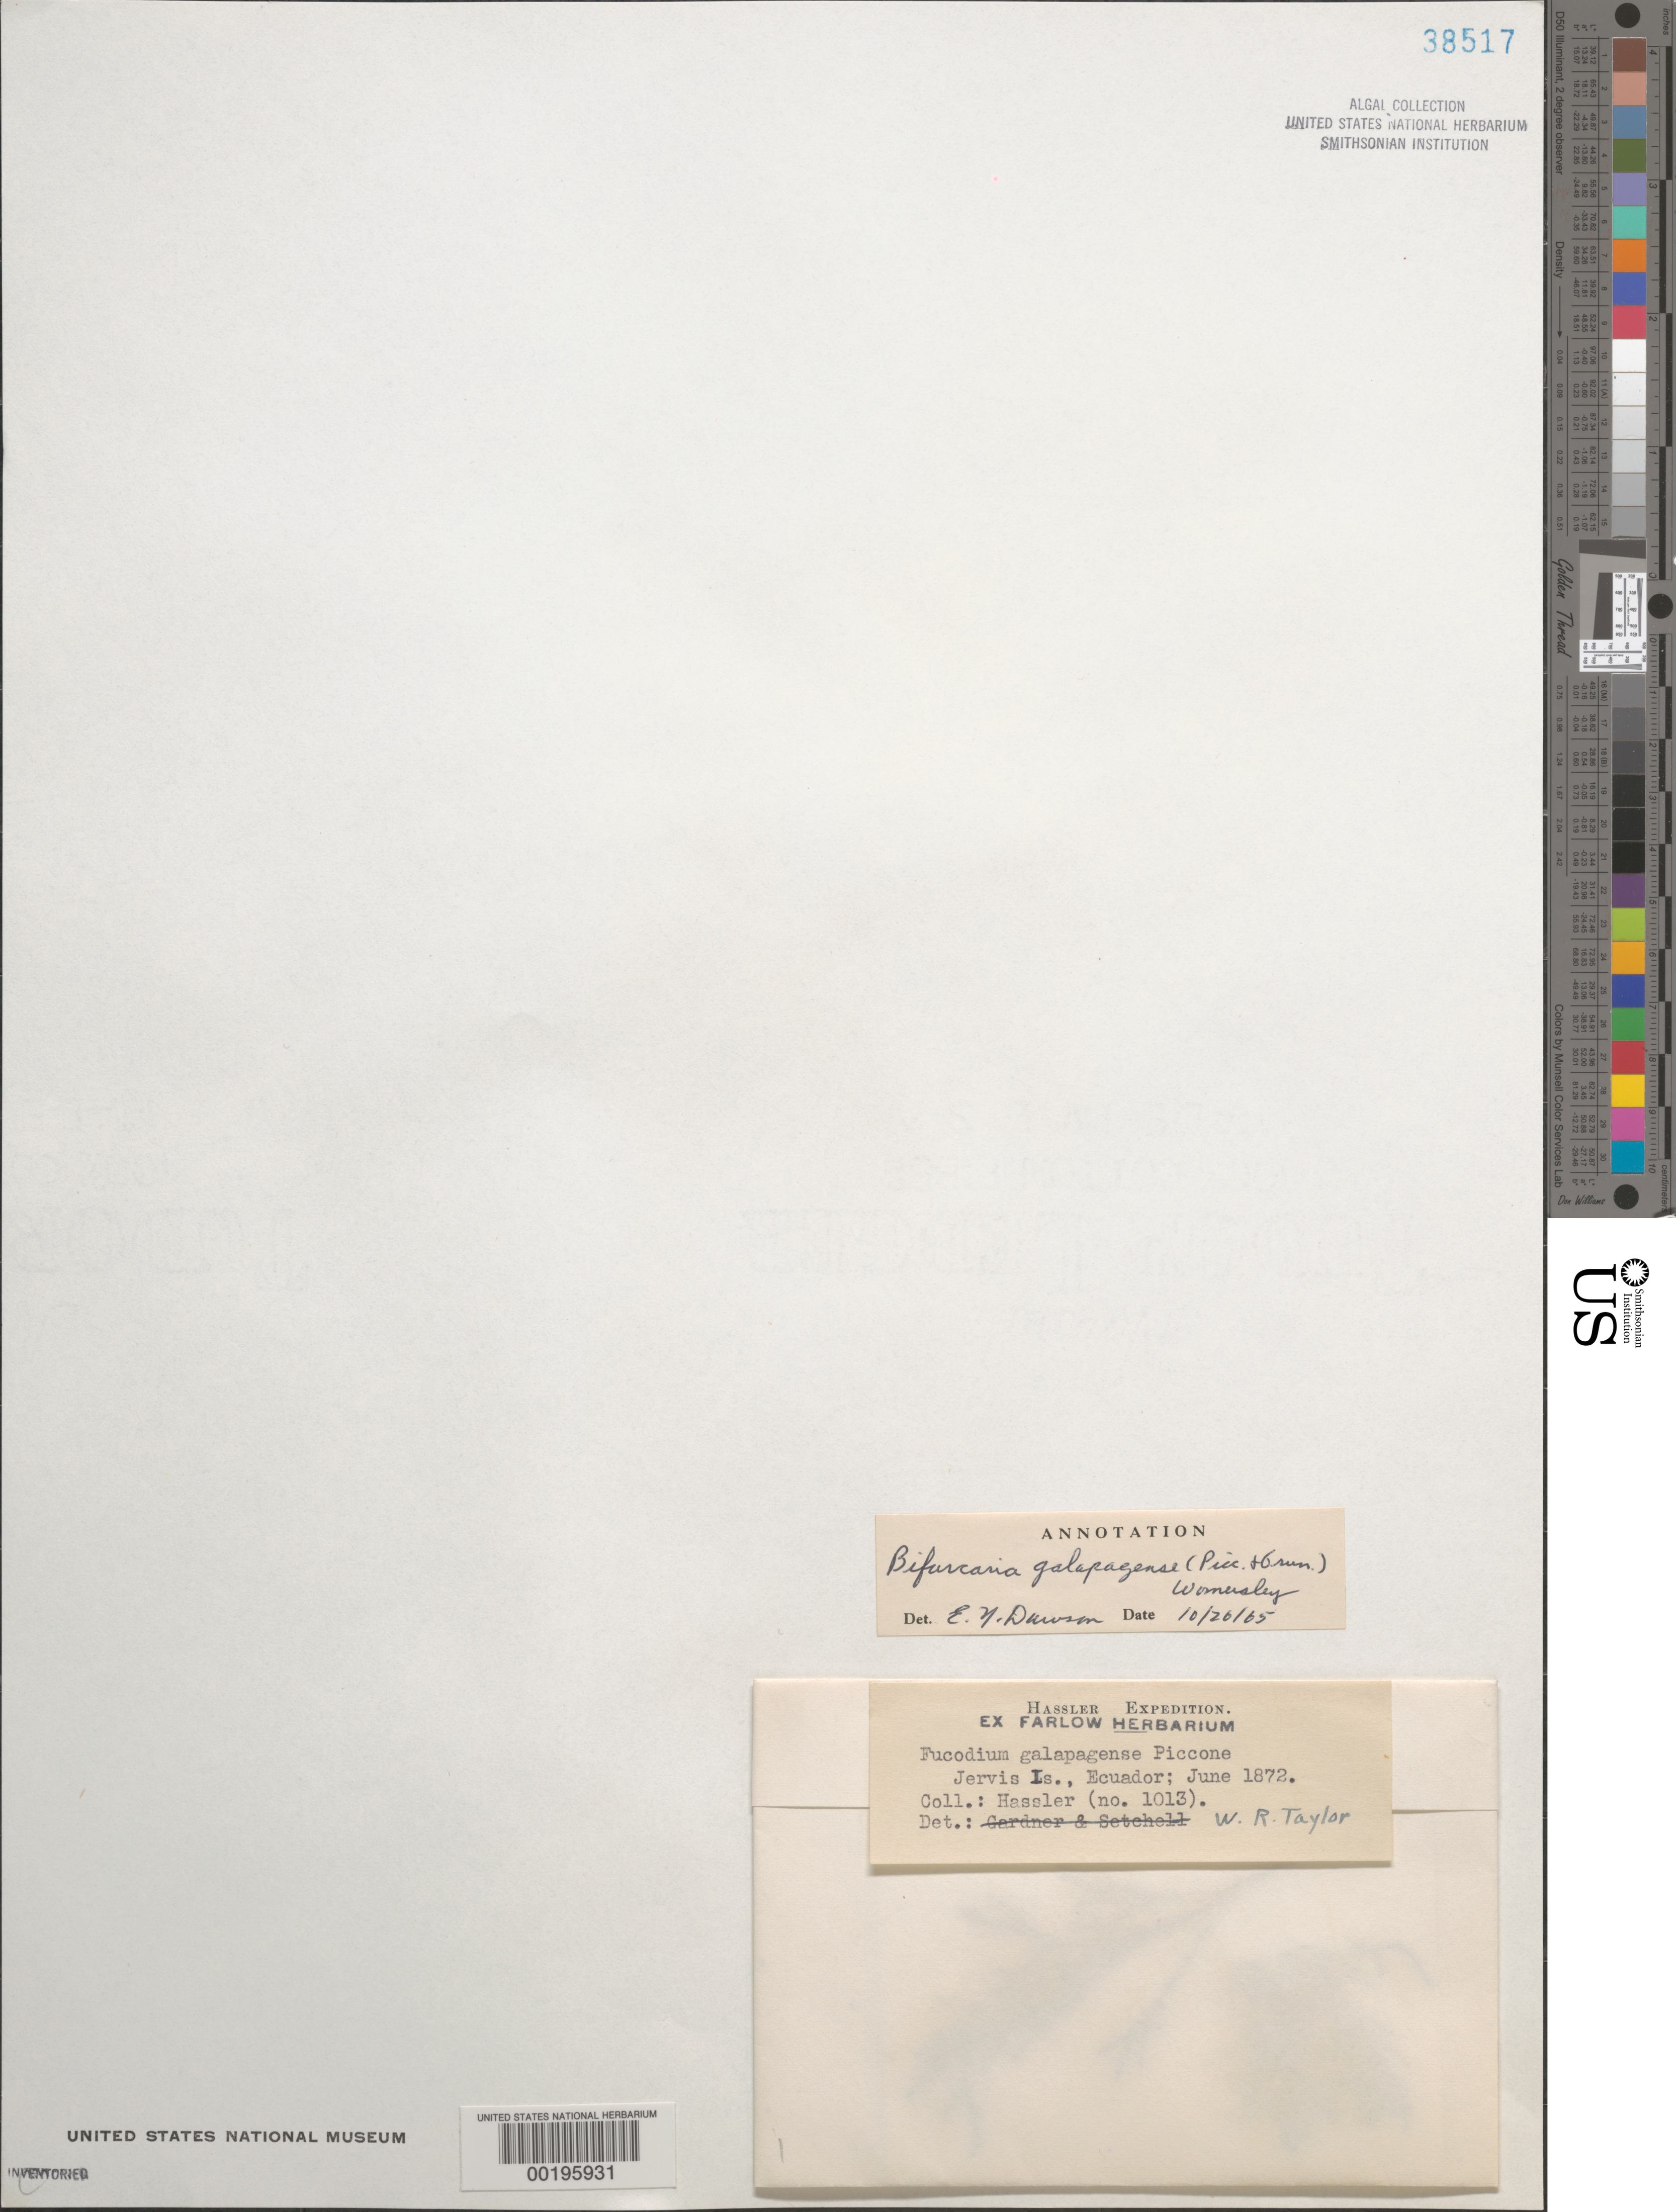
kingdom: Chromista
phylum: Ochrophyta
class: Phaeophyceae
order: Fucales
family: Sargassaceae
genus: Bifurcaria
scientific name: Bifurcaria galapagensis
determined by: Dawson, E. Y.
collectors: T. Hill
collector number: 1013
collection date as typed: Jun 1872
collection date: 1872-06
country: Ecuador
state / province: Colón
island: Jervis [Rábida]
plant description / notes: Hassler Expedition, 1871-1872, as Fucodium galapagense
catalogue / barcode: US 38517